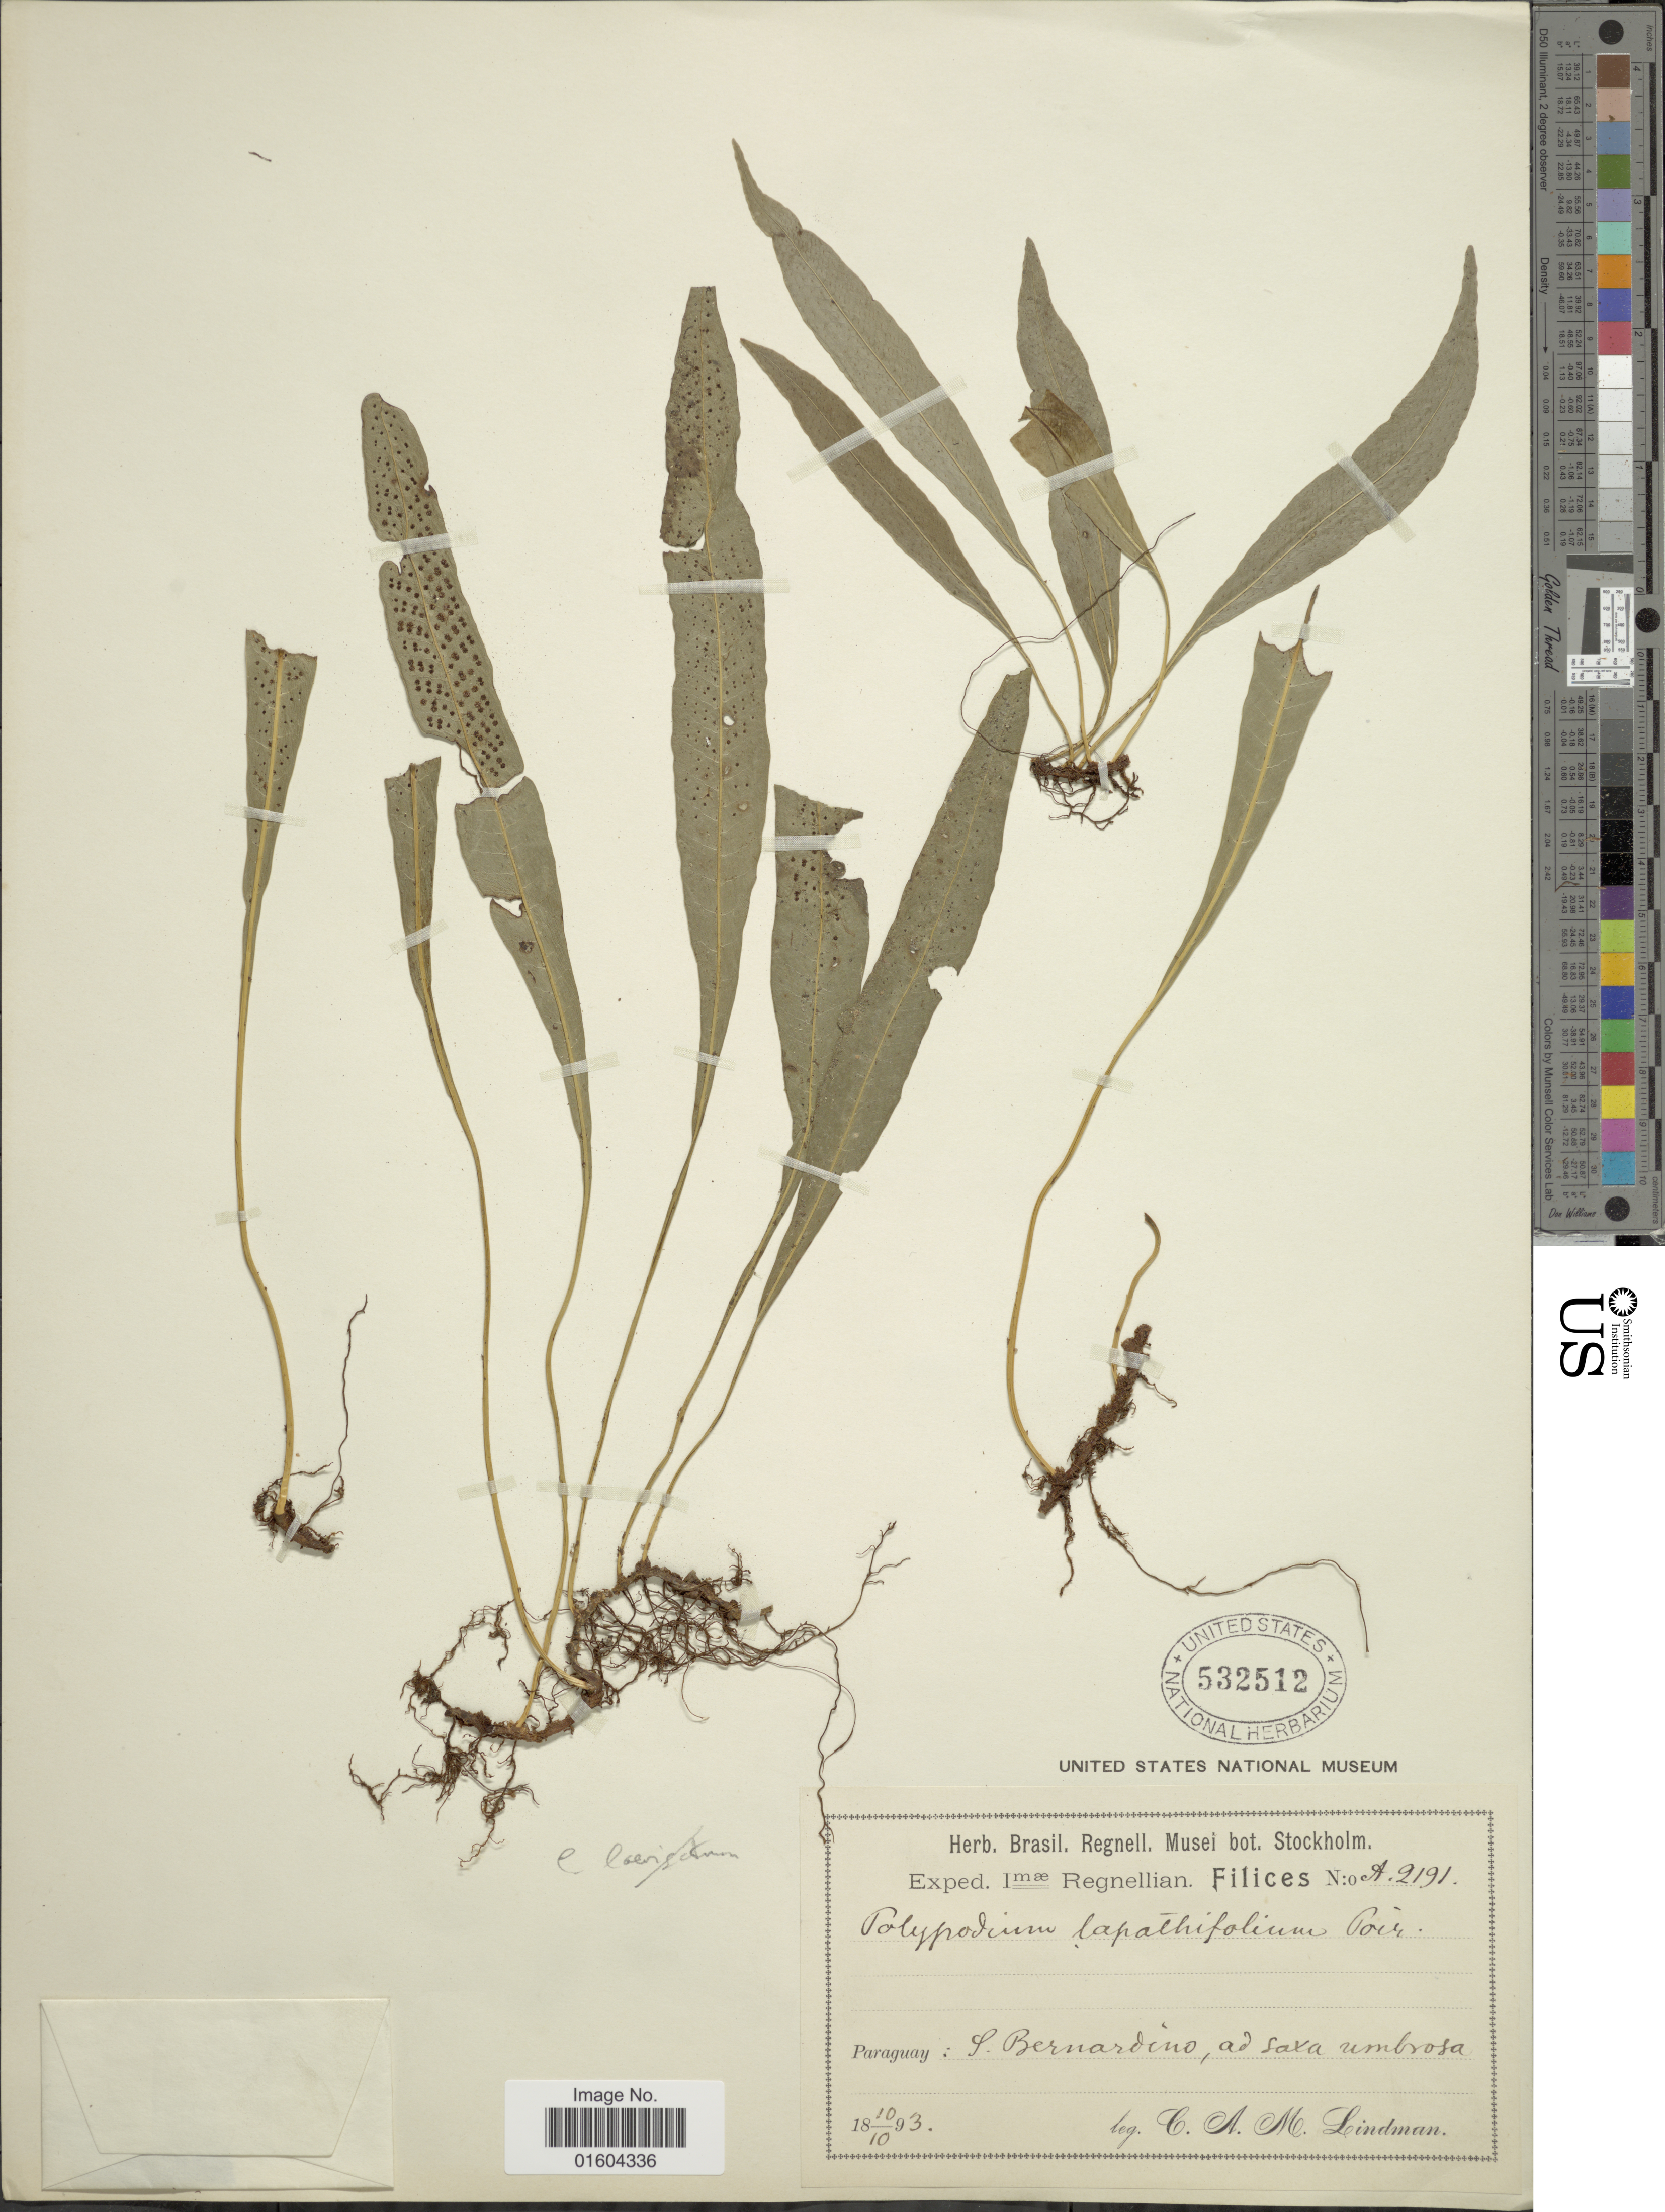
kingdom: Plantae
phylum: Tracheophyta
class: Polypodiopsida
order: Polypodiales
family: Polypodiaceae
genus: Campyloneurum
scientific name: Campyloneurum herbaceum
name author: (Christ) Ching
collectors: C. A. M. Lindman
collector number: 2191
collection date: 1893-10-10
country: Paraguay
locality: Paraguay: S. Bernardino, ad saxa umbrosa.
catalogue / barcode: US 532512